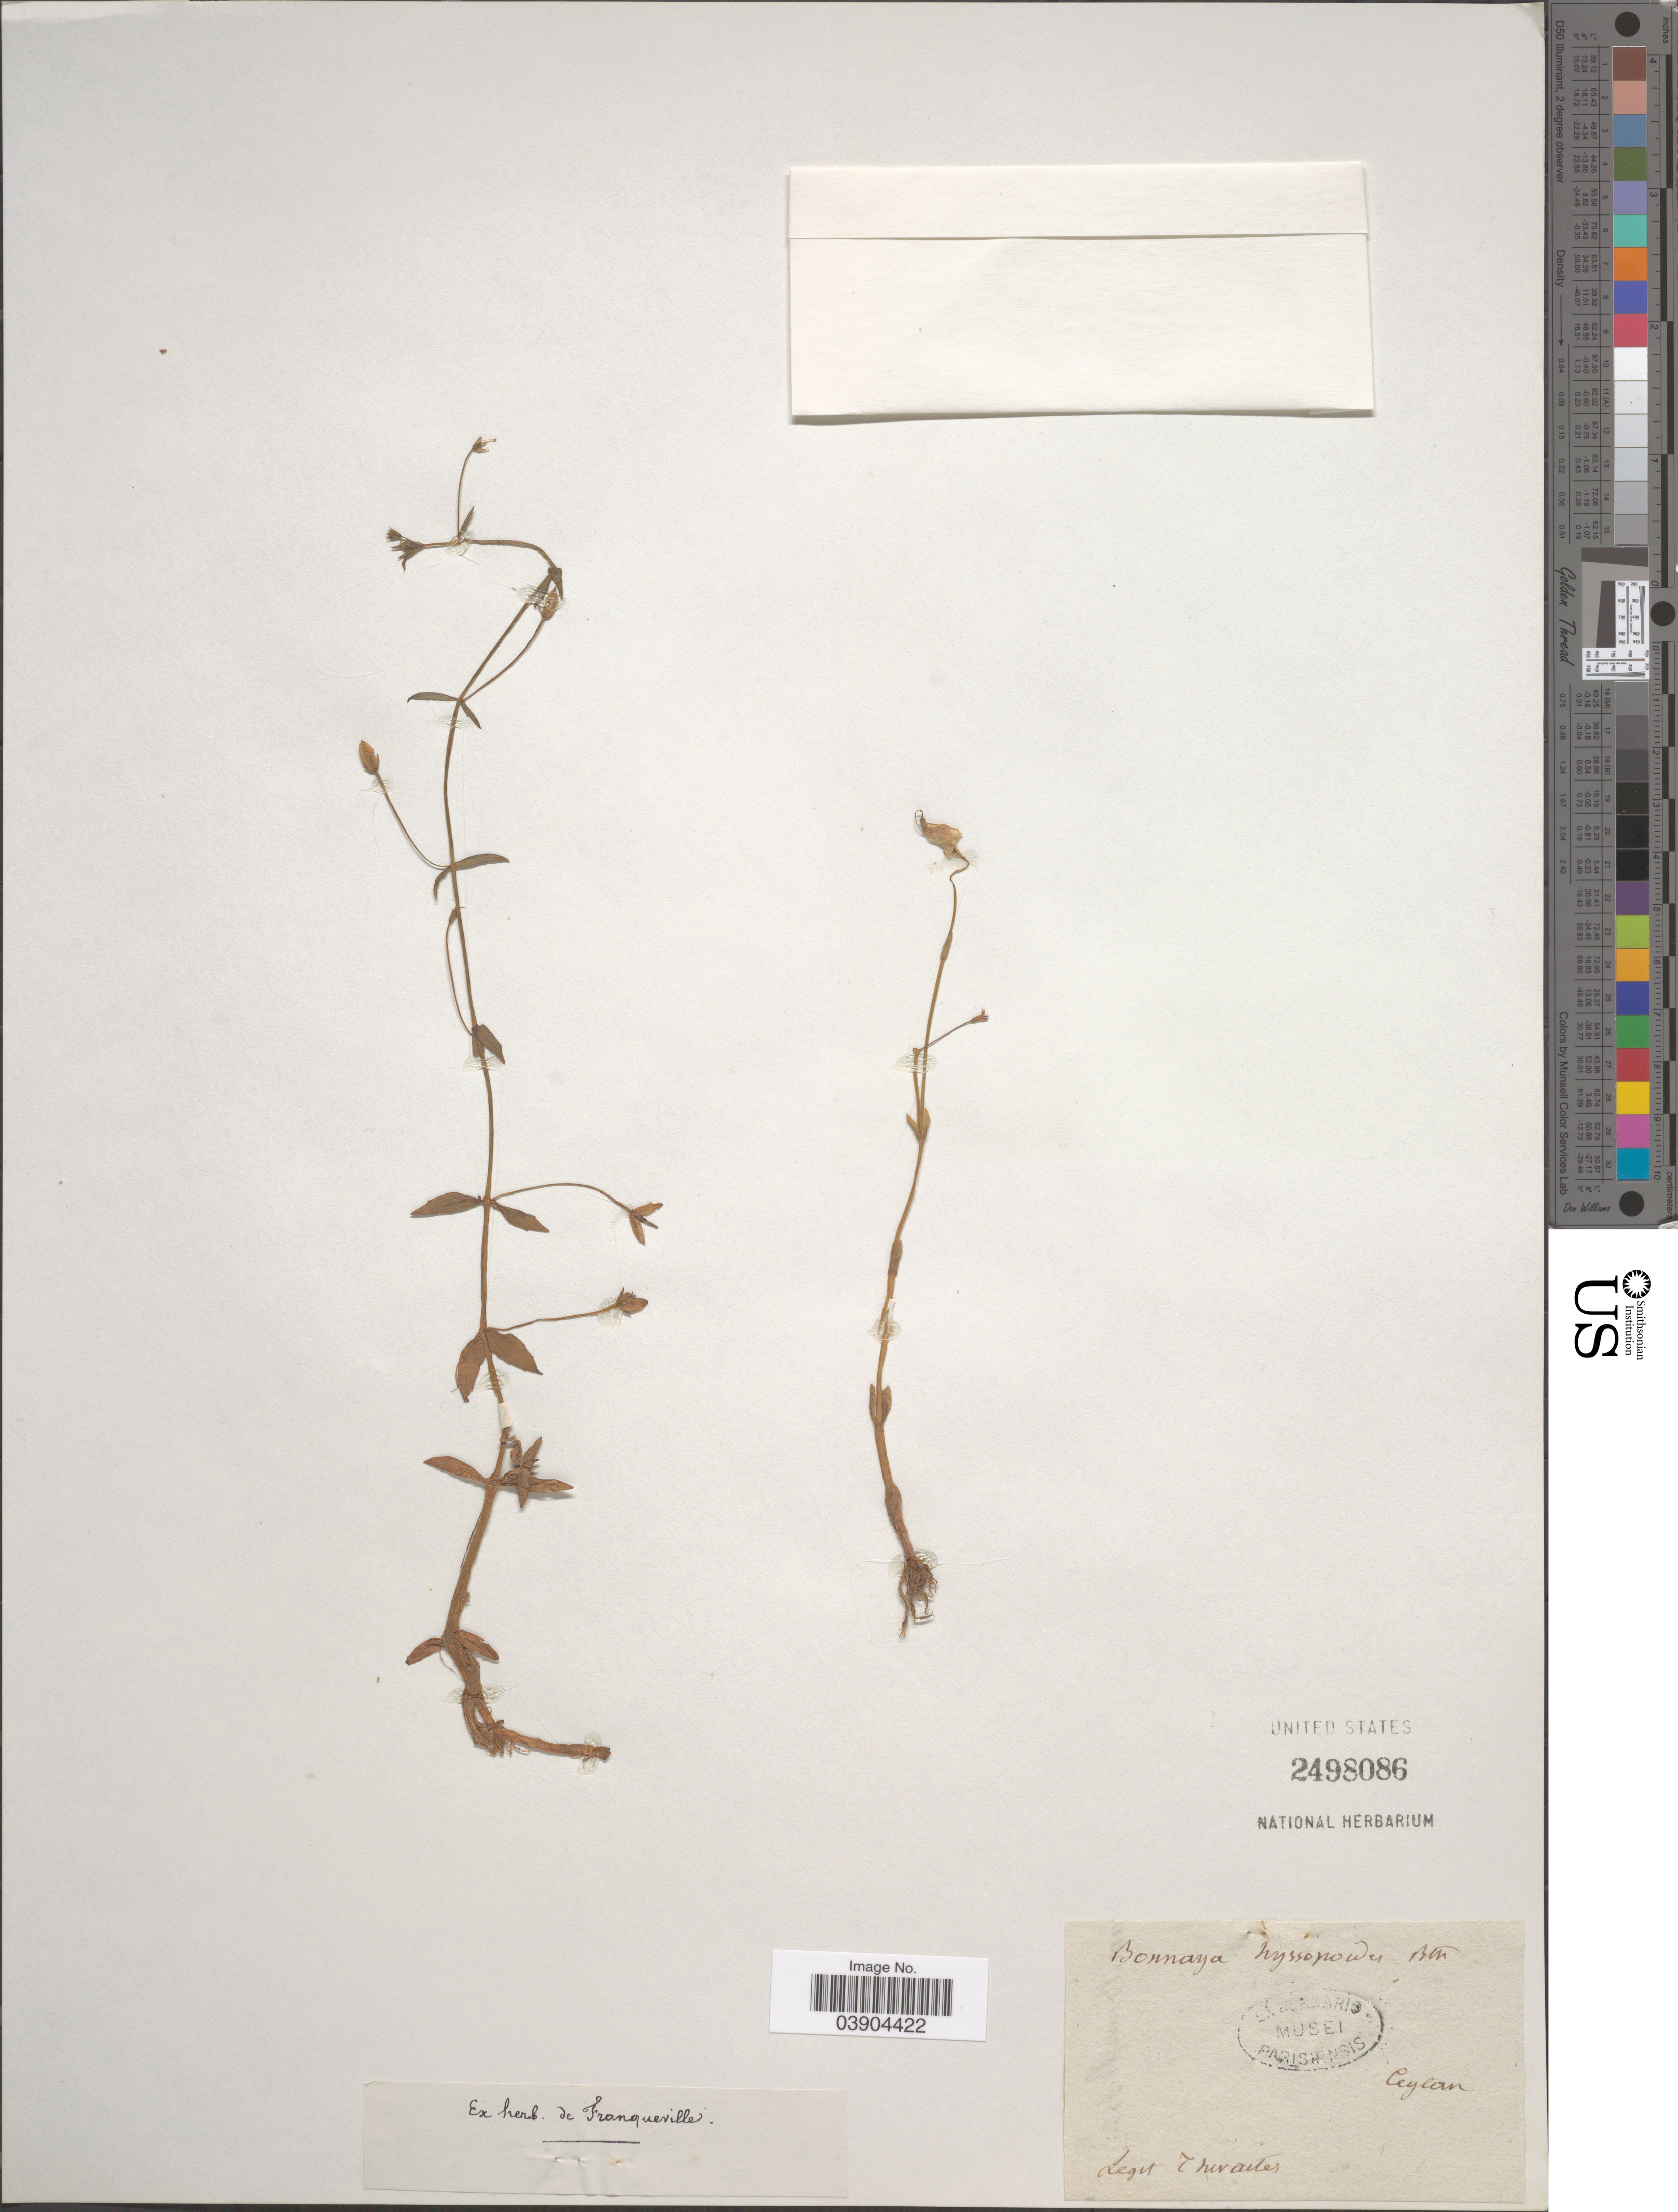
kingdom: Plantae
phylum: Tracheophyta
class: Magnoliopsida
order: Lamiales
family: Linderniaceae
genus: Lindernia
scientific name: Lindernia hyssopioides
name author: (L.) Haines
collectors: Thwaites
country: Sri Lanka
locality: Ceylon.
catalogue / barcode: US 2498086